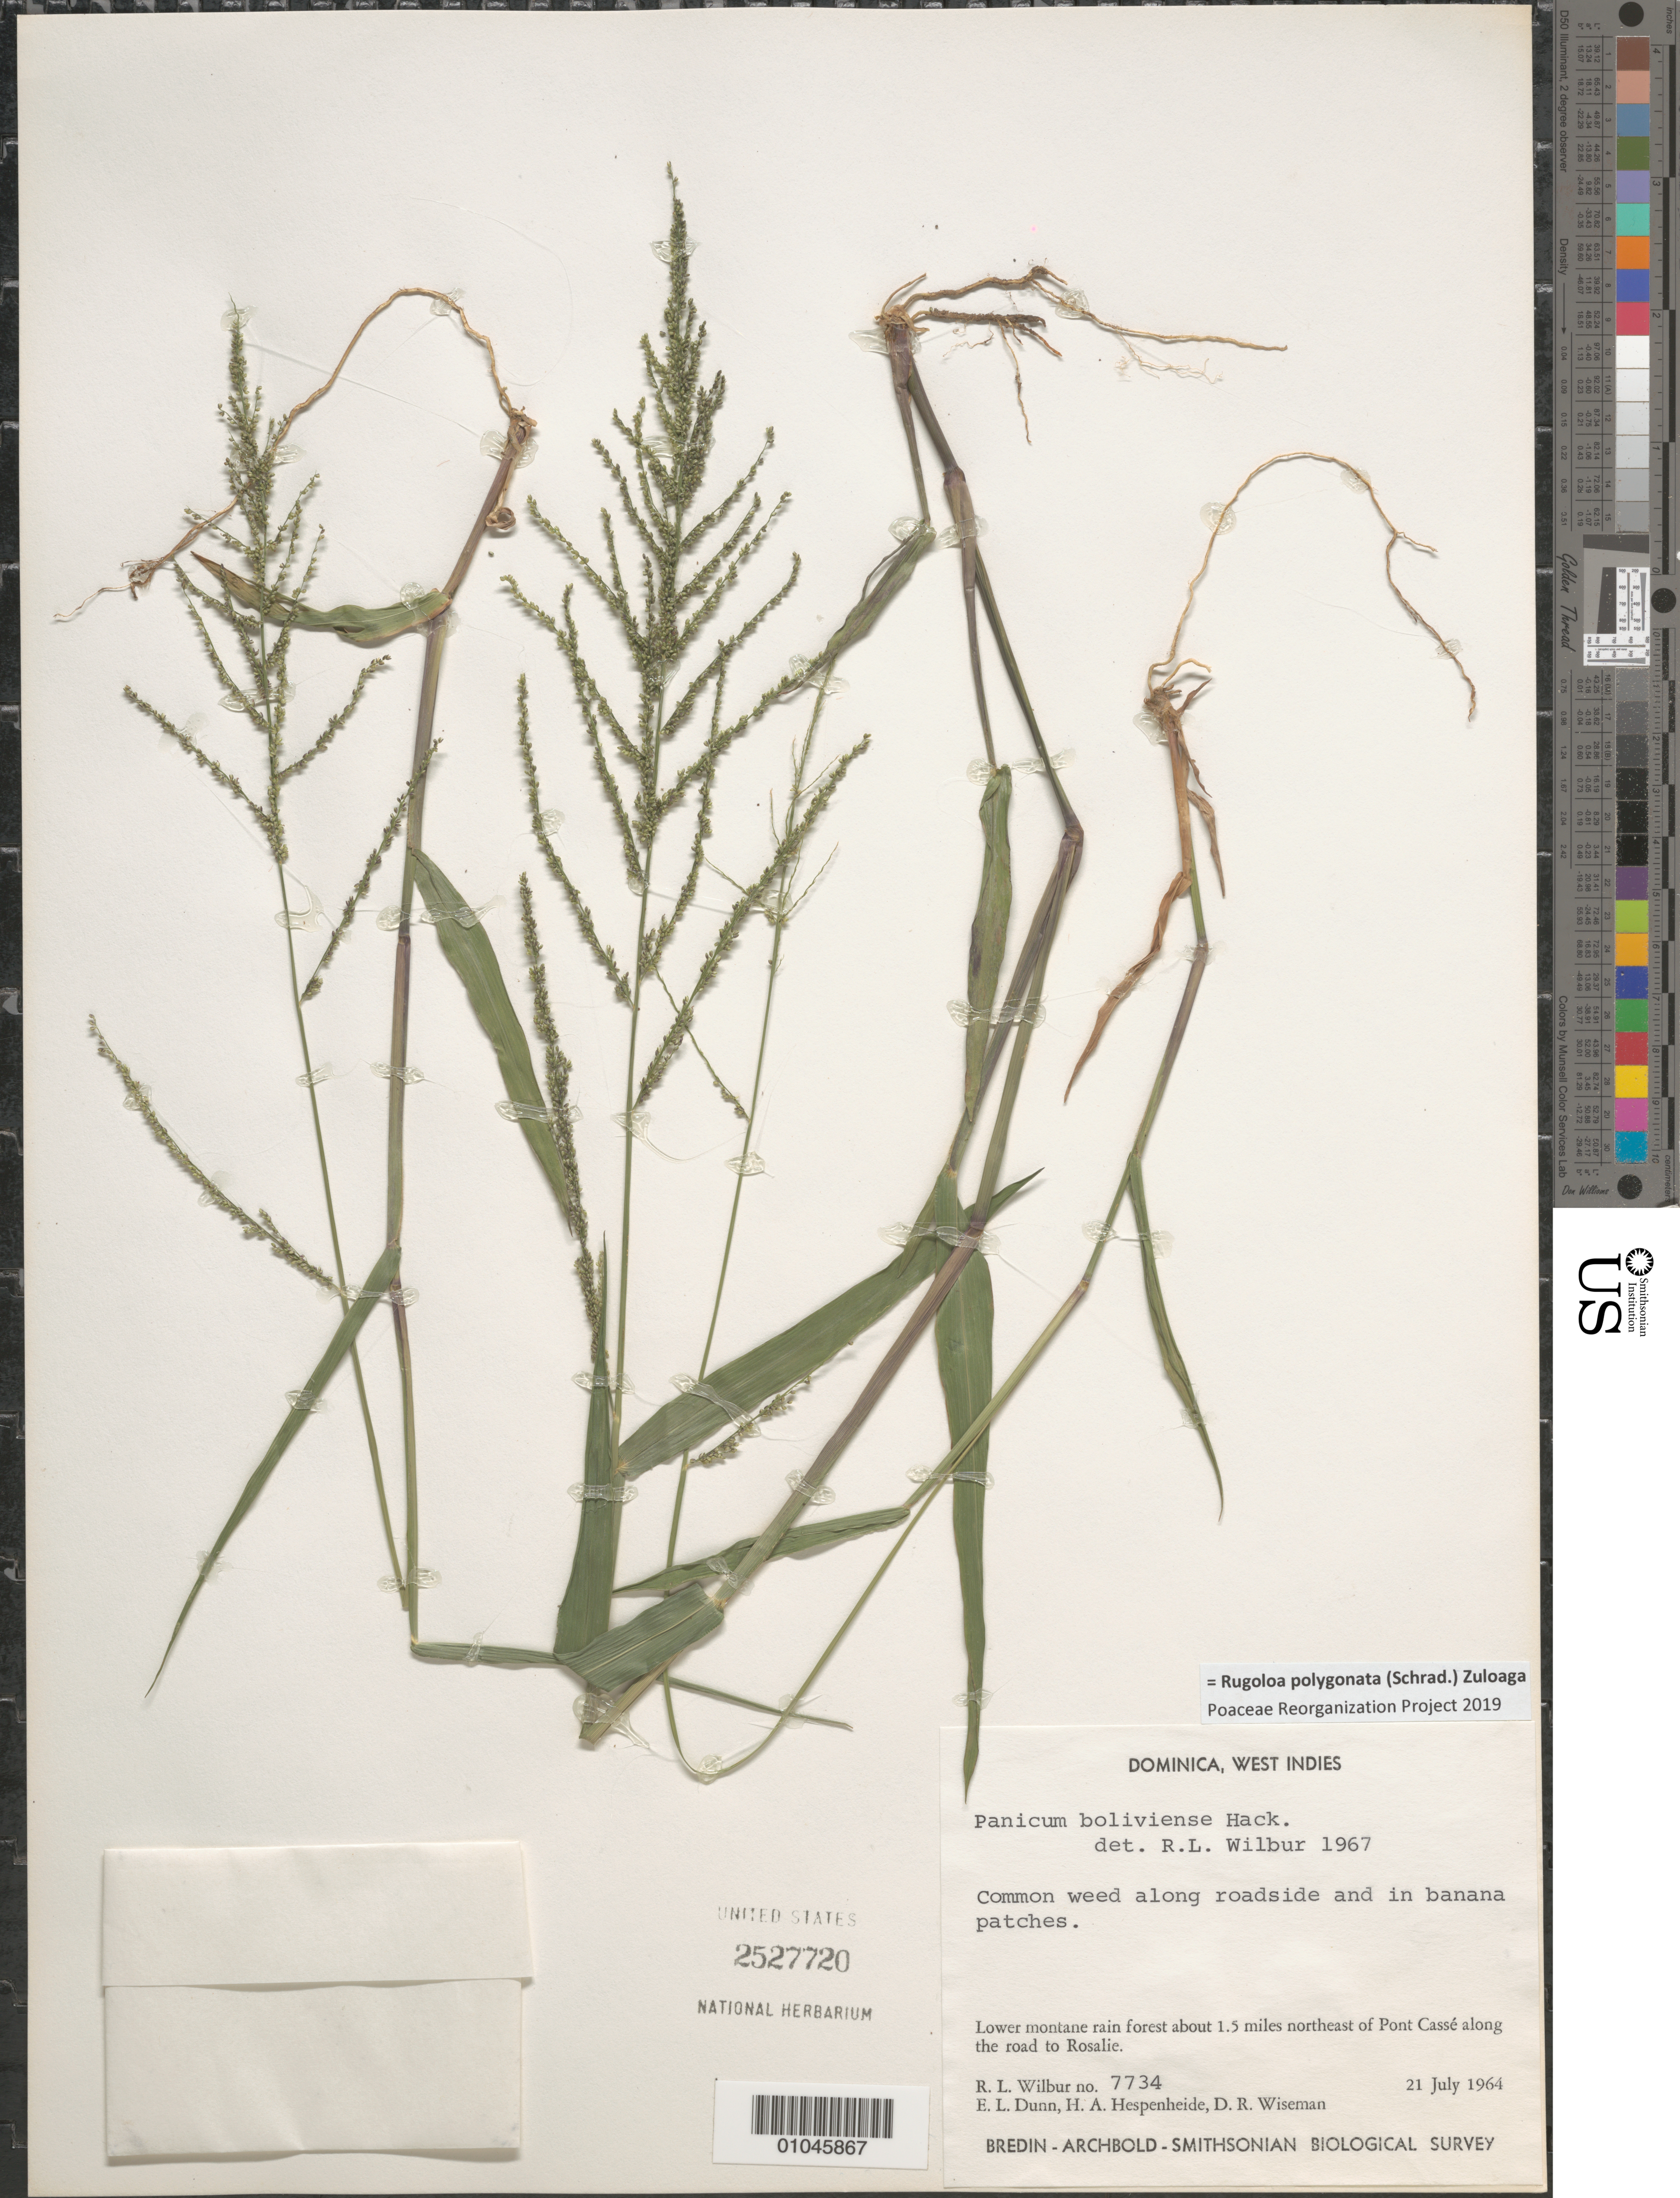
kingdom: Plantae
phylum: Tracheophyta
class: Liliopsida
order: Poales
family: Poaceae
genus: Panicum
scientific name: Panicum boliviense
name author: Hack.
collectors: R. L. Wilbur, E. Dunn, H. A. Hespenheide & D. R. Wiseman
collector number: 7734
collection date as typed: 21 Jul 1964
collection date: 1964-07-21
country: Dominica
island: Dominica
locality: Lower montane rainforest about 1.5 miles NE of Pont Casse along the road to Rosalie.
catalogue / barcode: US 2527720